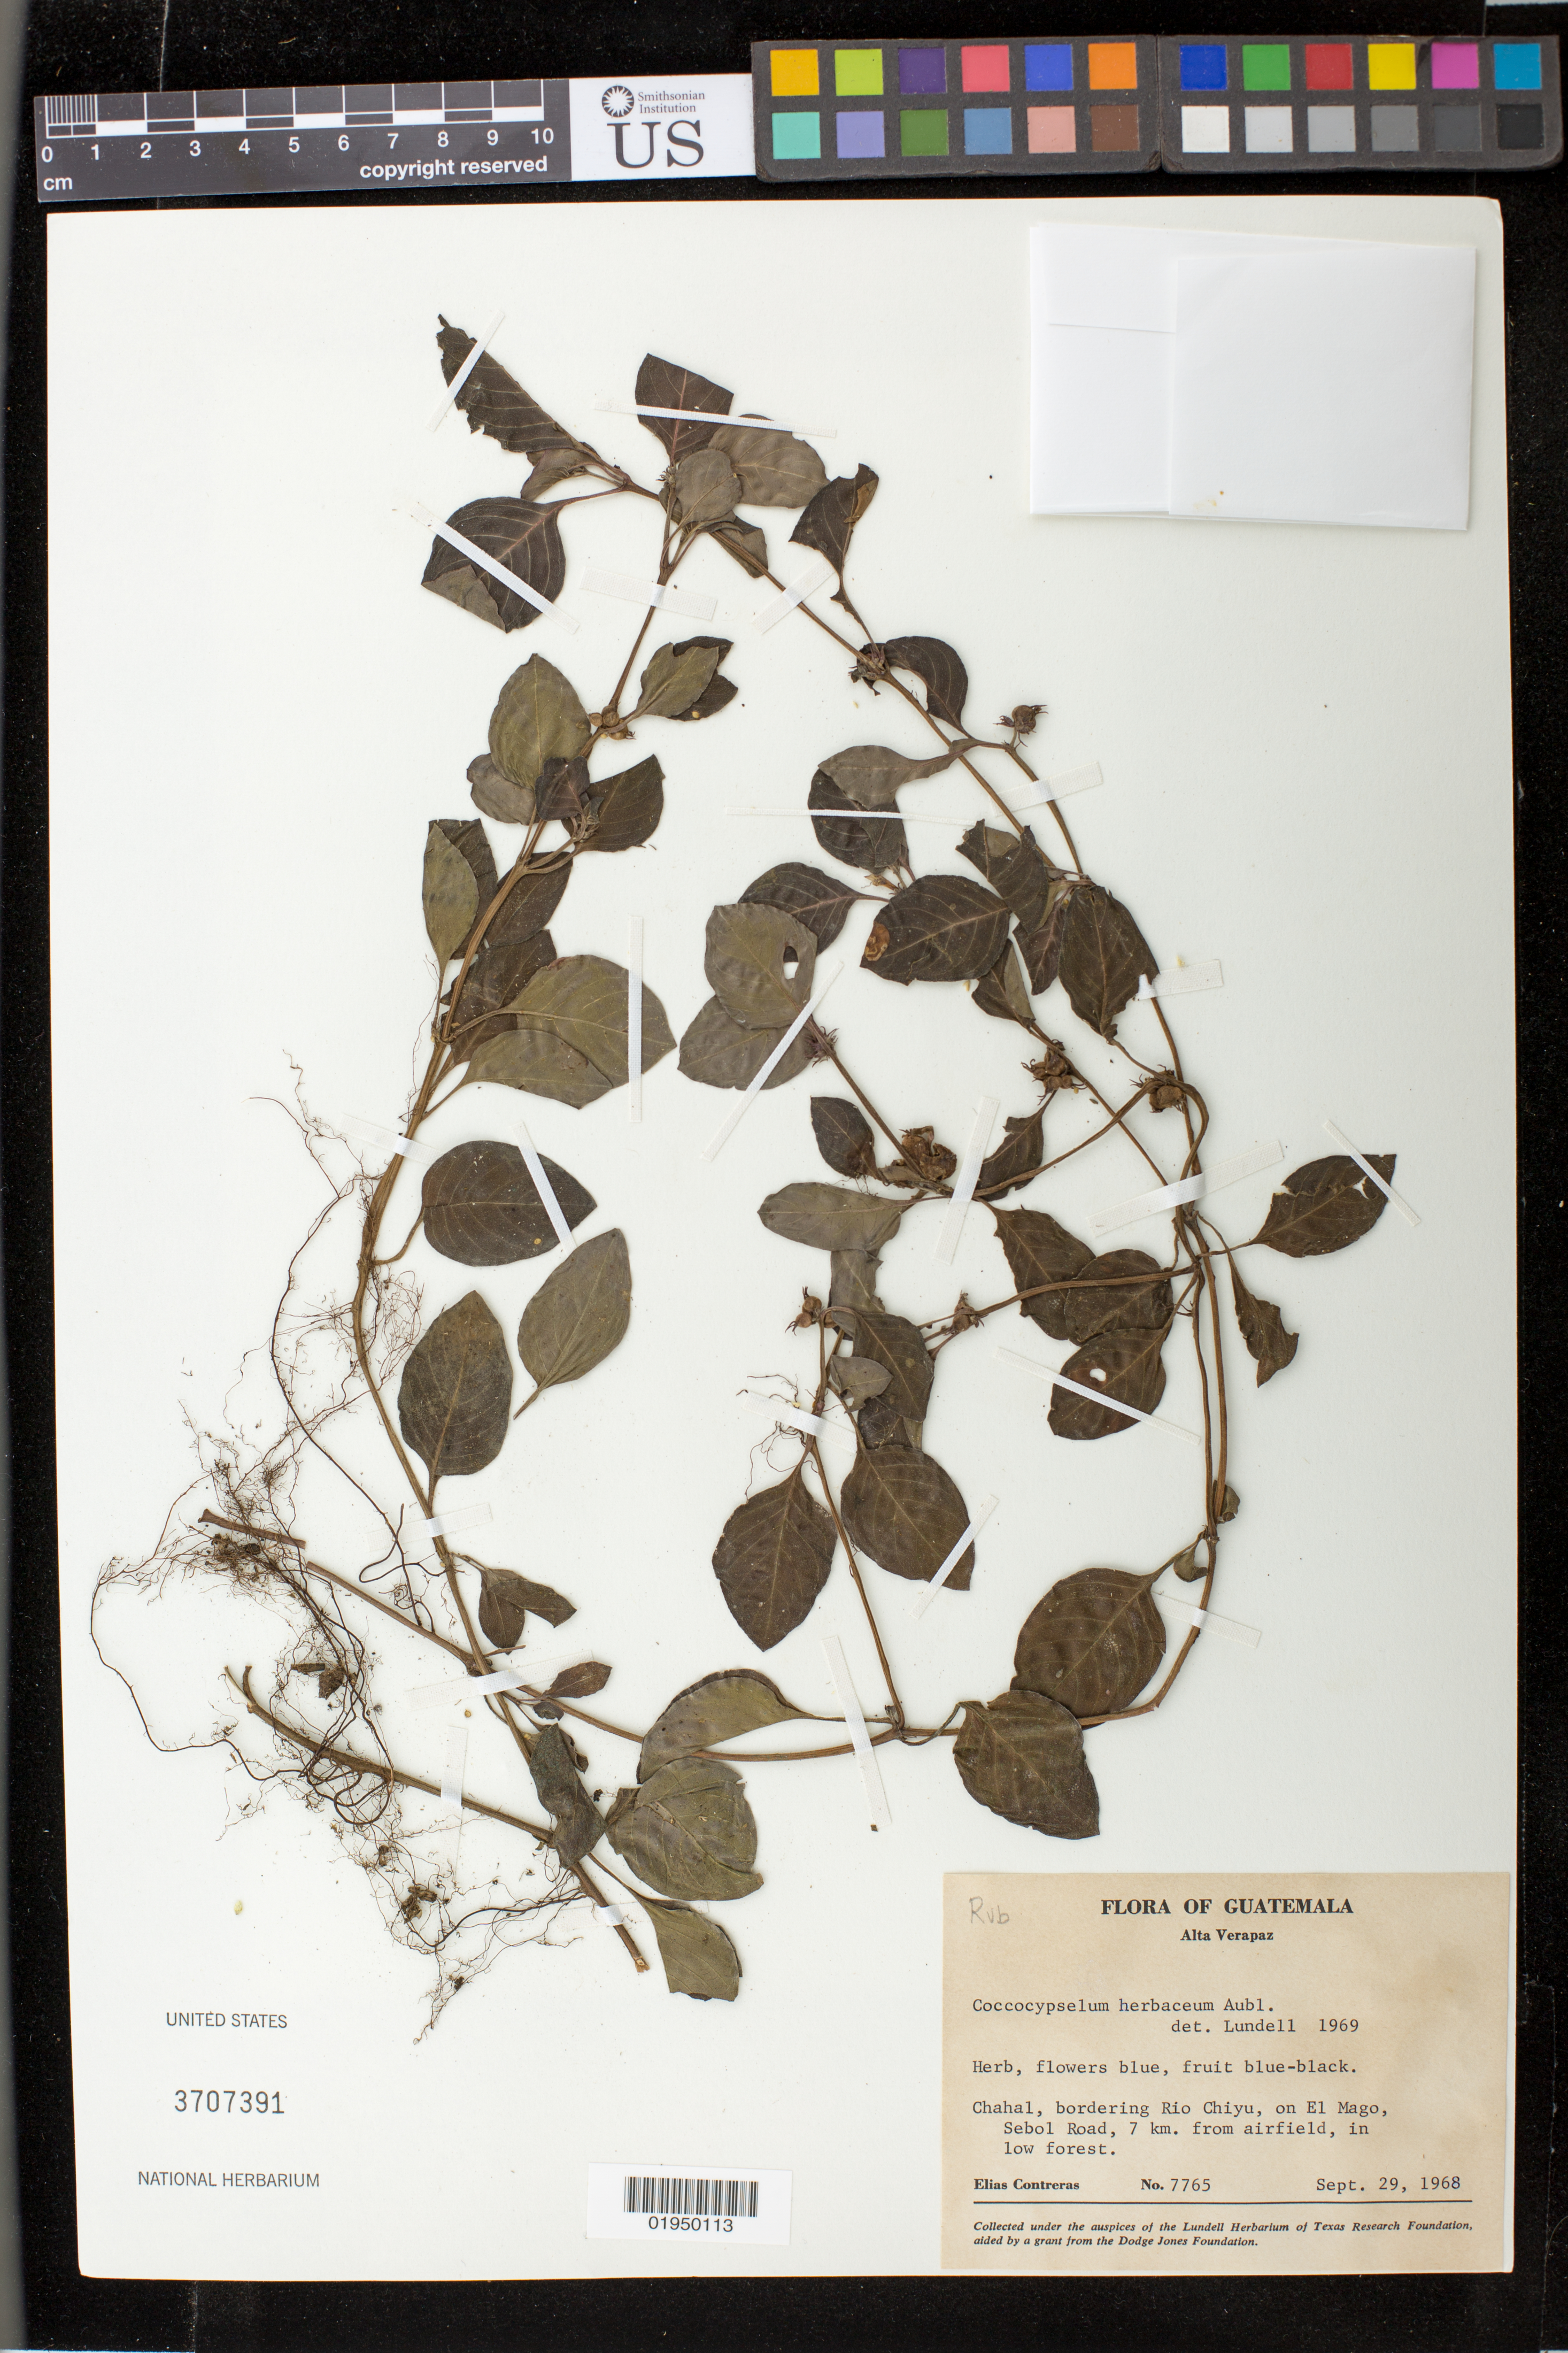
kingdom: Plantae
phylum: Tracheophyta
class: Magnoliopsida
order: Gentianales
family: Rubiaceae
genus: Coccocypselum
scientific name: Coccocypselum herbaceum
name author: Aubl.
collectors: E. Contreras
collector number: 7765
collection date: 1968-09-29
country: Guatemala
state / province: Alta Verapaz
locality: Chahal, bordering Rio Chiyu, on El Mago, Sebol Road, 7km. from airfield, in low forest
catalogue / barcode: US 3707391